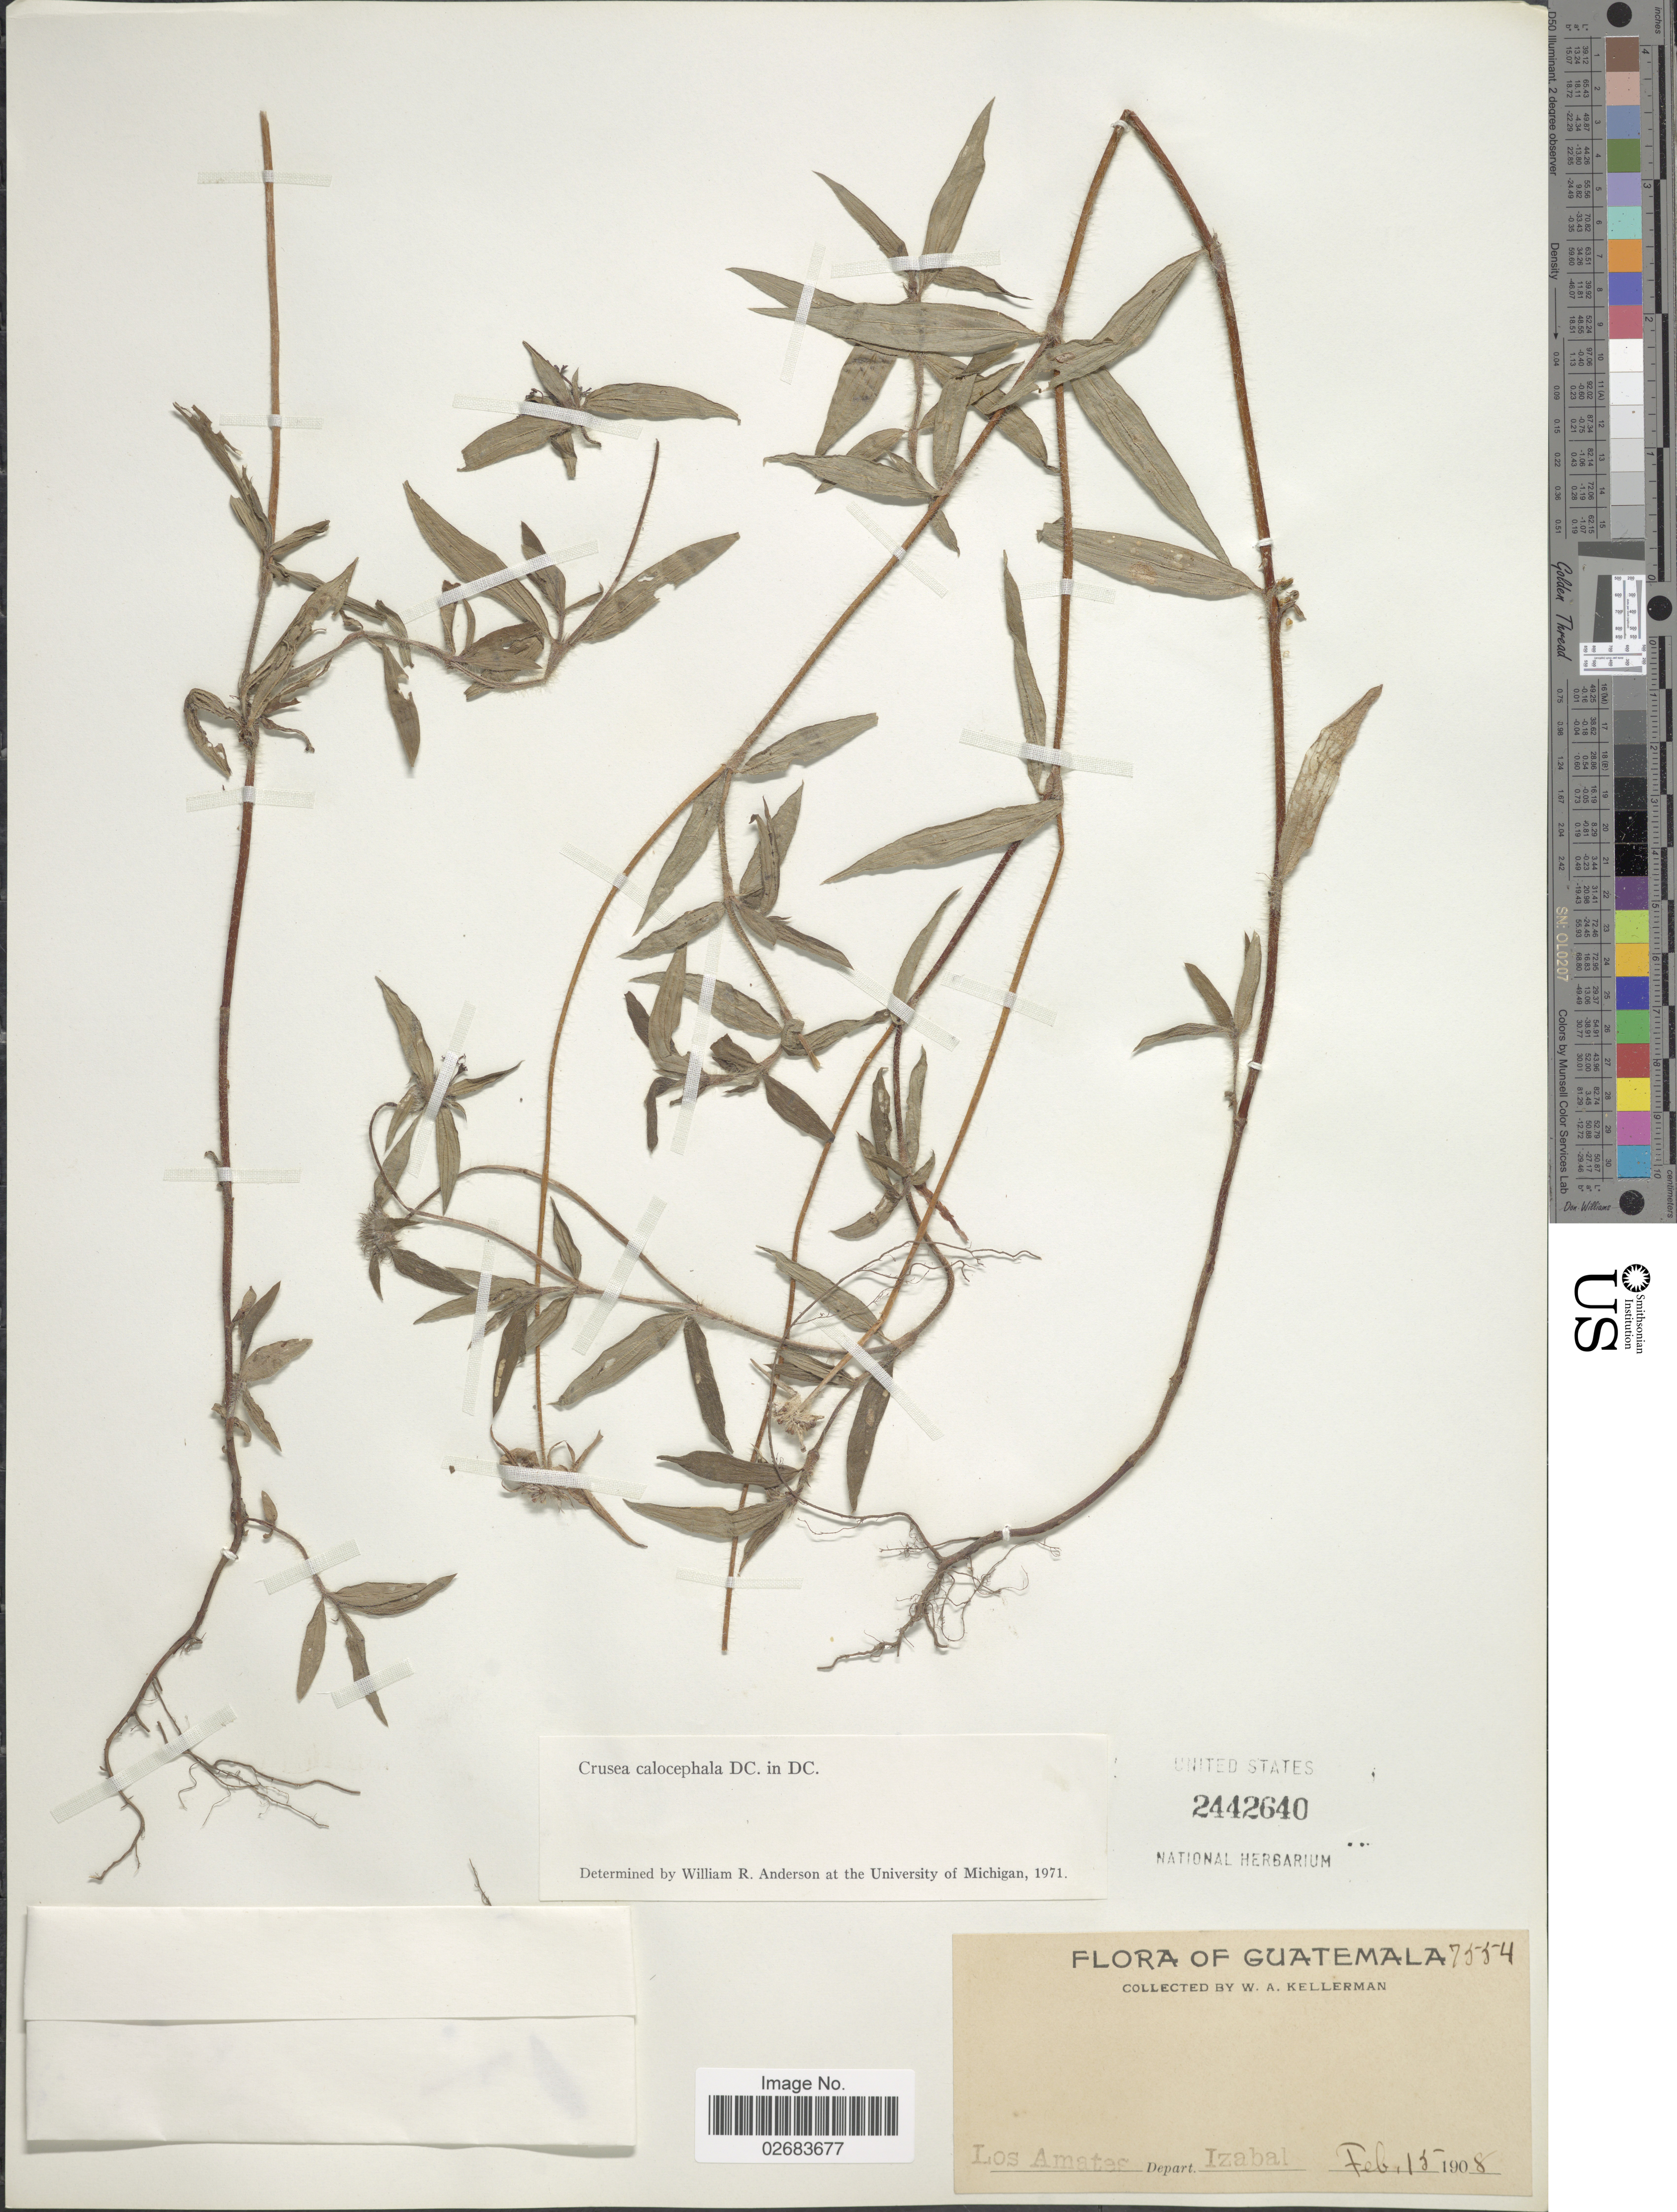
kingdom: Plantae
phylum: Tracheophyta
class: Magnoliopsida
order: Gentianales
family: Rubiaceae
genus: Crusea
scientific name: Crusea calocephala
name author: DC.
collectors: W. Kellerman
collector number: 7554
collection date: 1908-02-15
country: Guatemala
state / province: Izabal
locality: Los Amates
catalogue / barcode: US 2442640